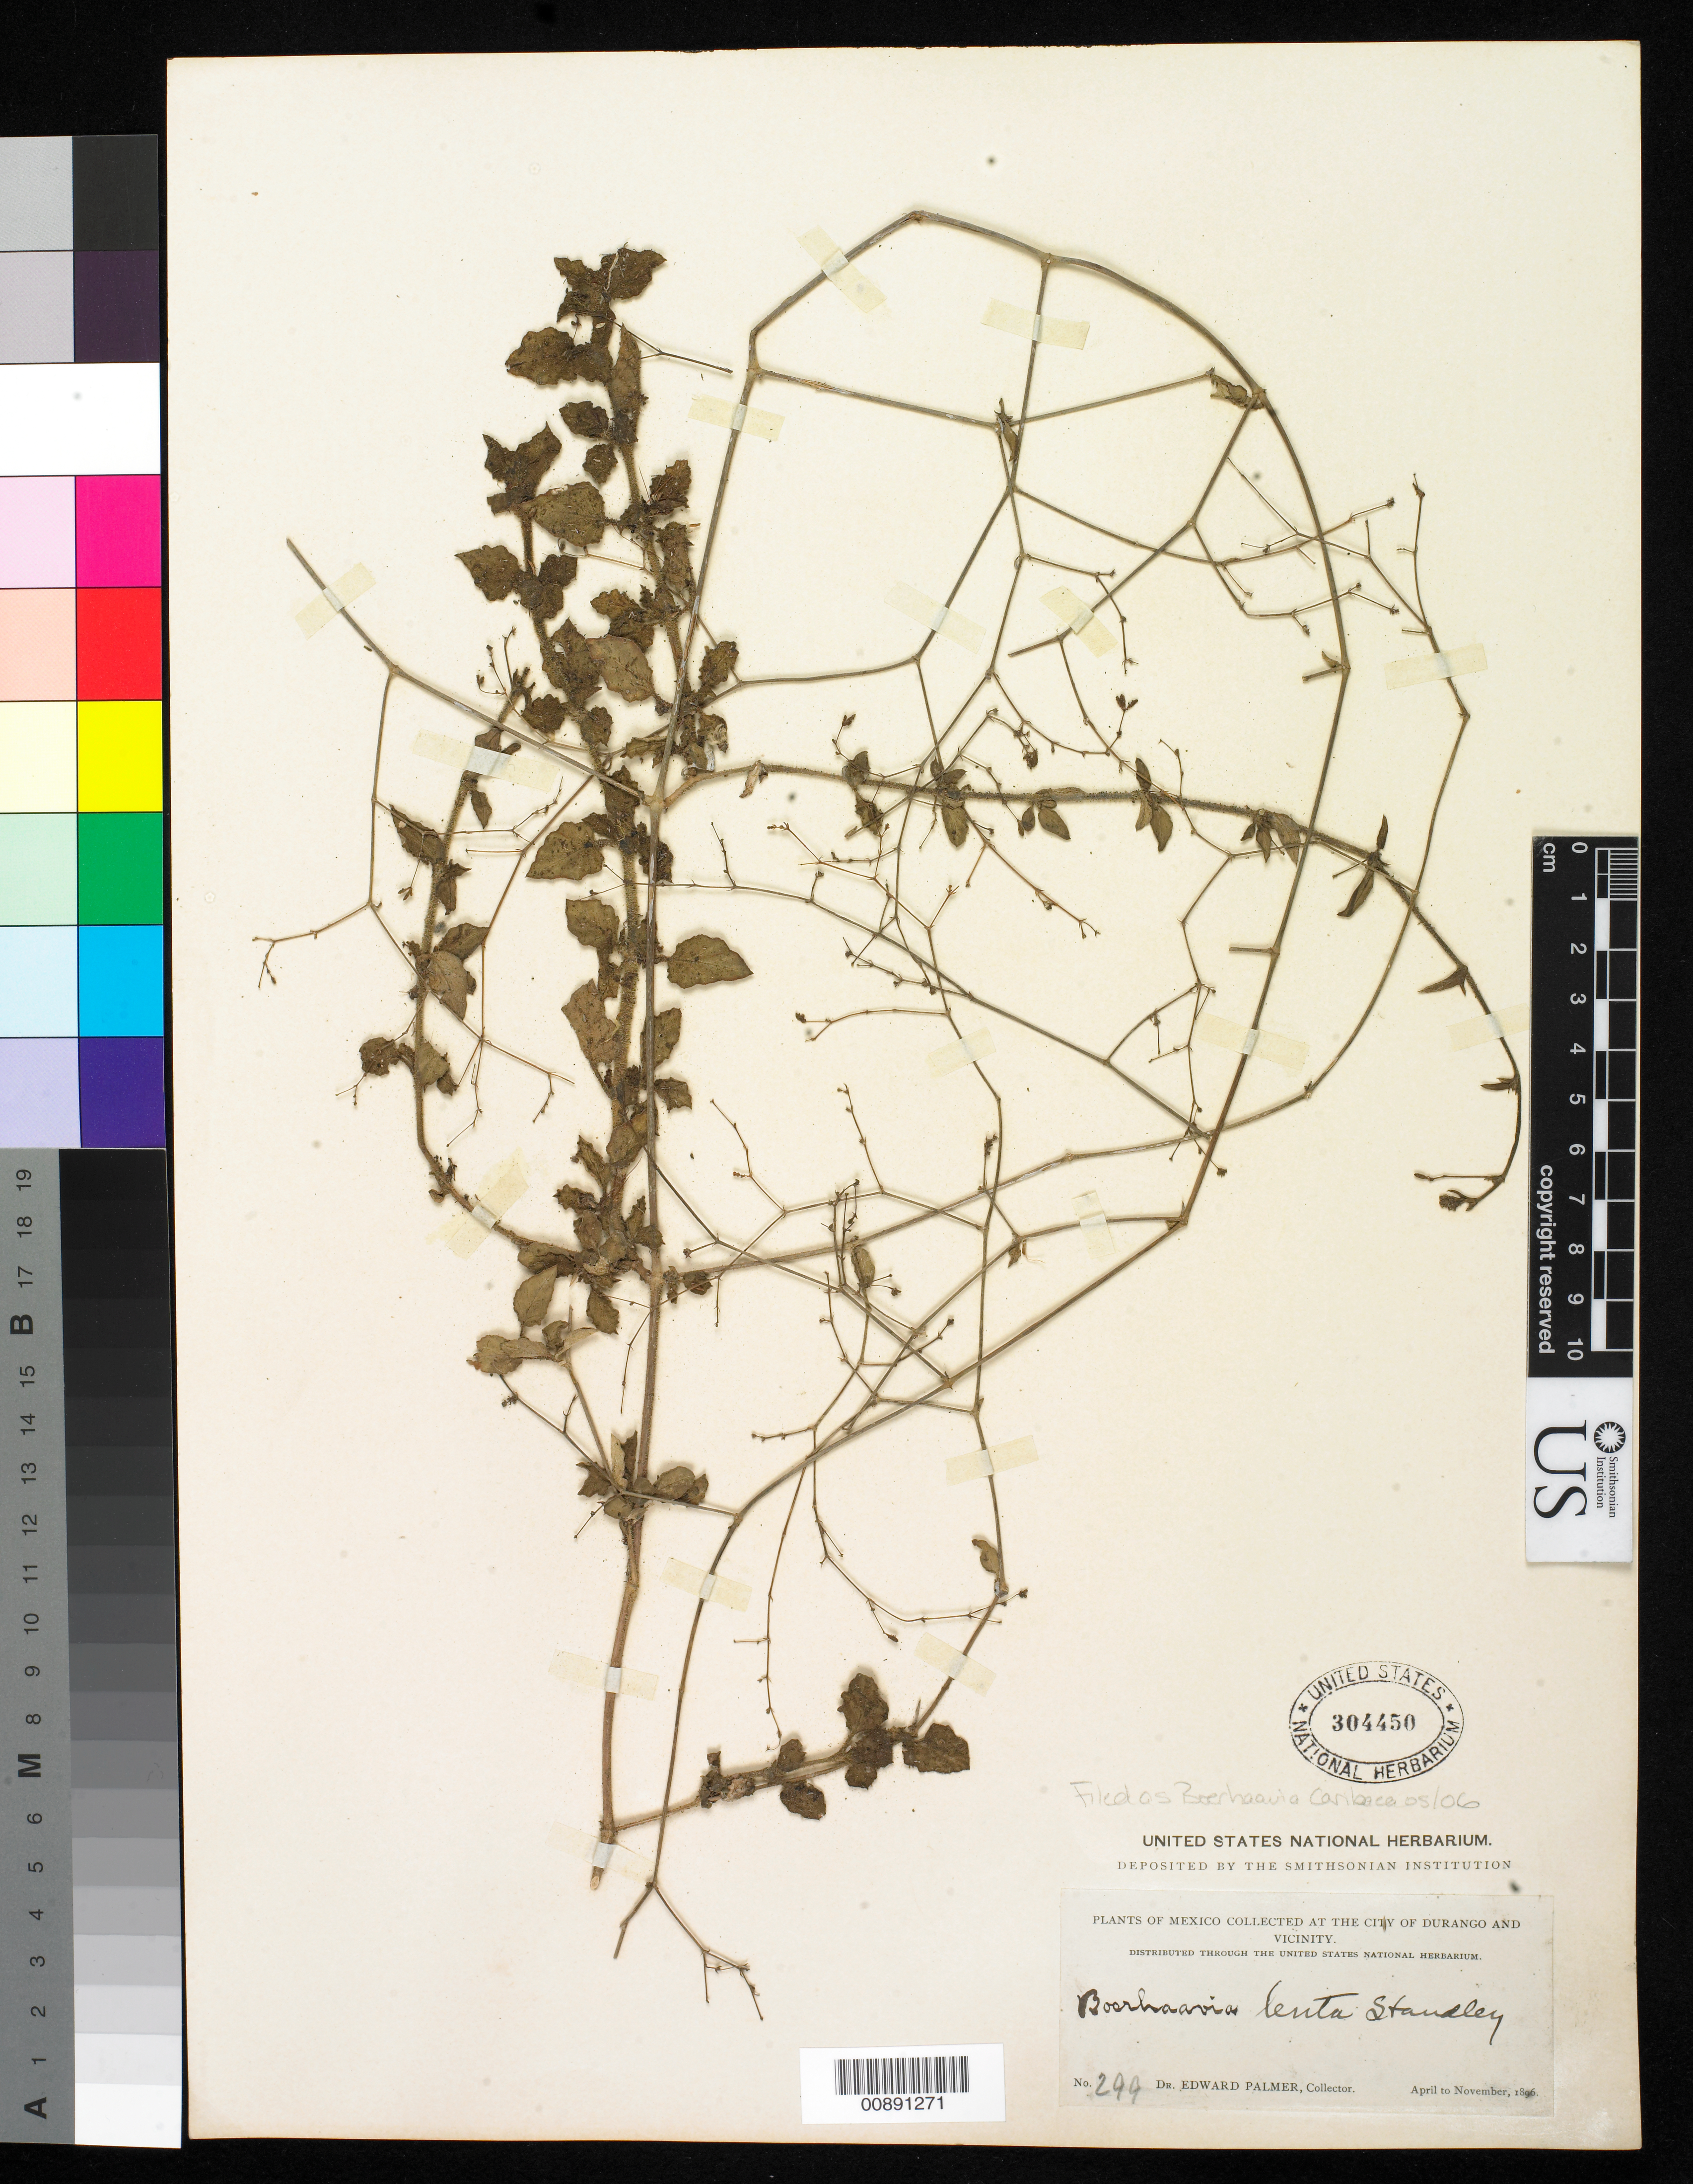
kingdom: Plantae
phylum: Tracheophyta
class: Magnoliopsida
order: Caryophyllales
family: Nyctaginaceae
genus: Boerhavia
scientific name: Boerhavia caribaea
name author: Jacq.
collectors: E. Palmer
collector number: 299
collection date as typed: Apr 1896 to -- Nov 1896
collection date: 1896-04/1896-11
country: Mexico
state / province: Durango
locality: City of Durango and vicinity.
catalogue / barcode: US 304450